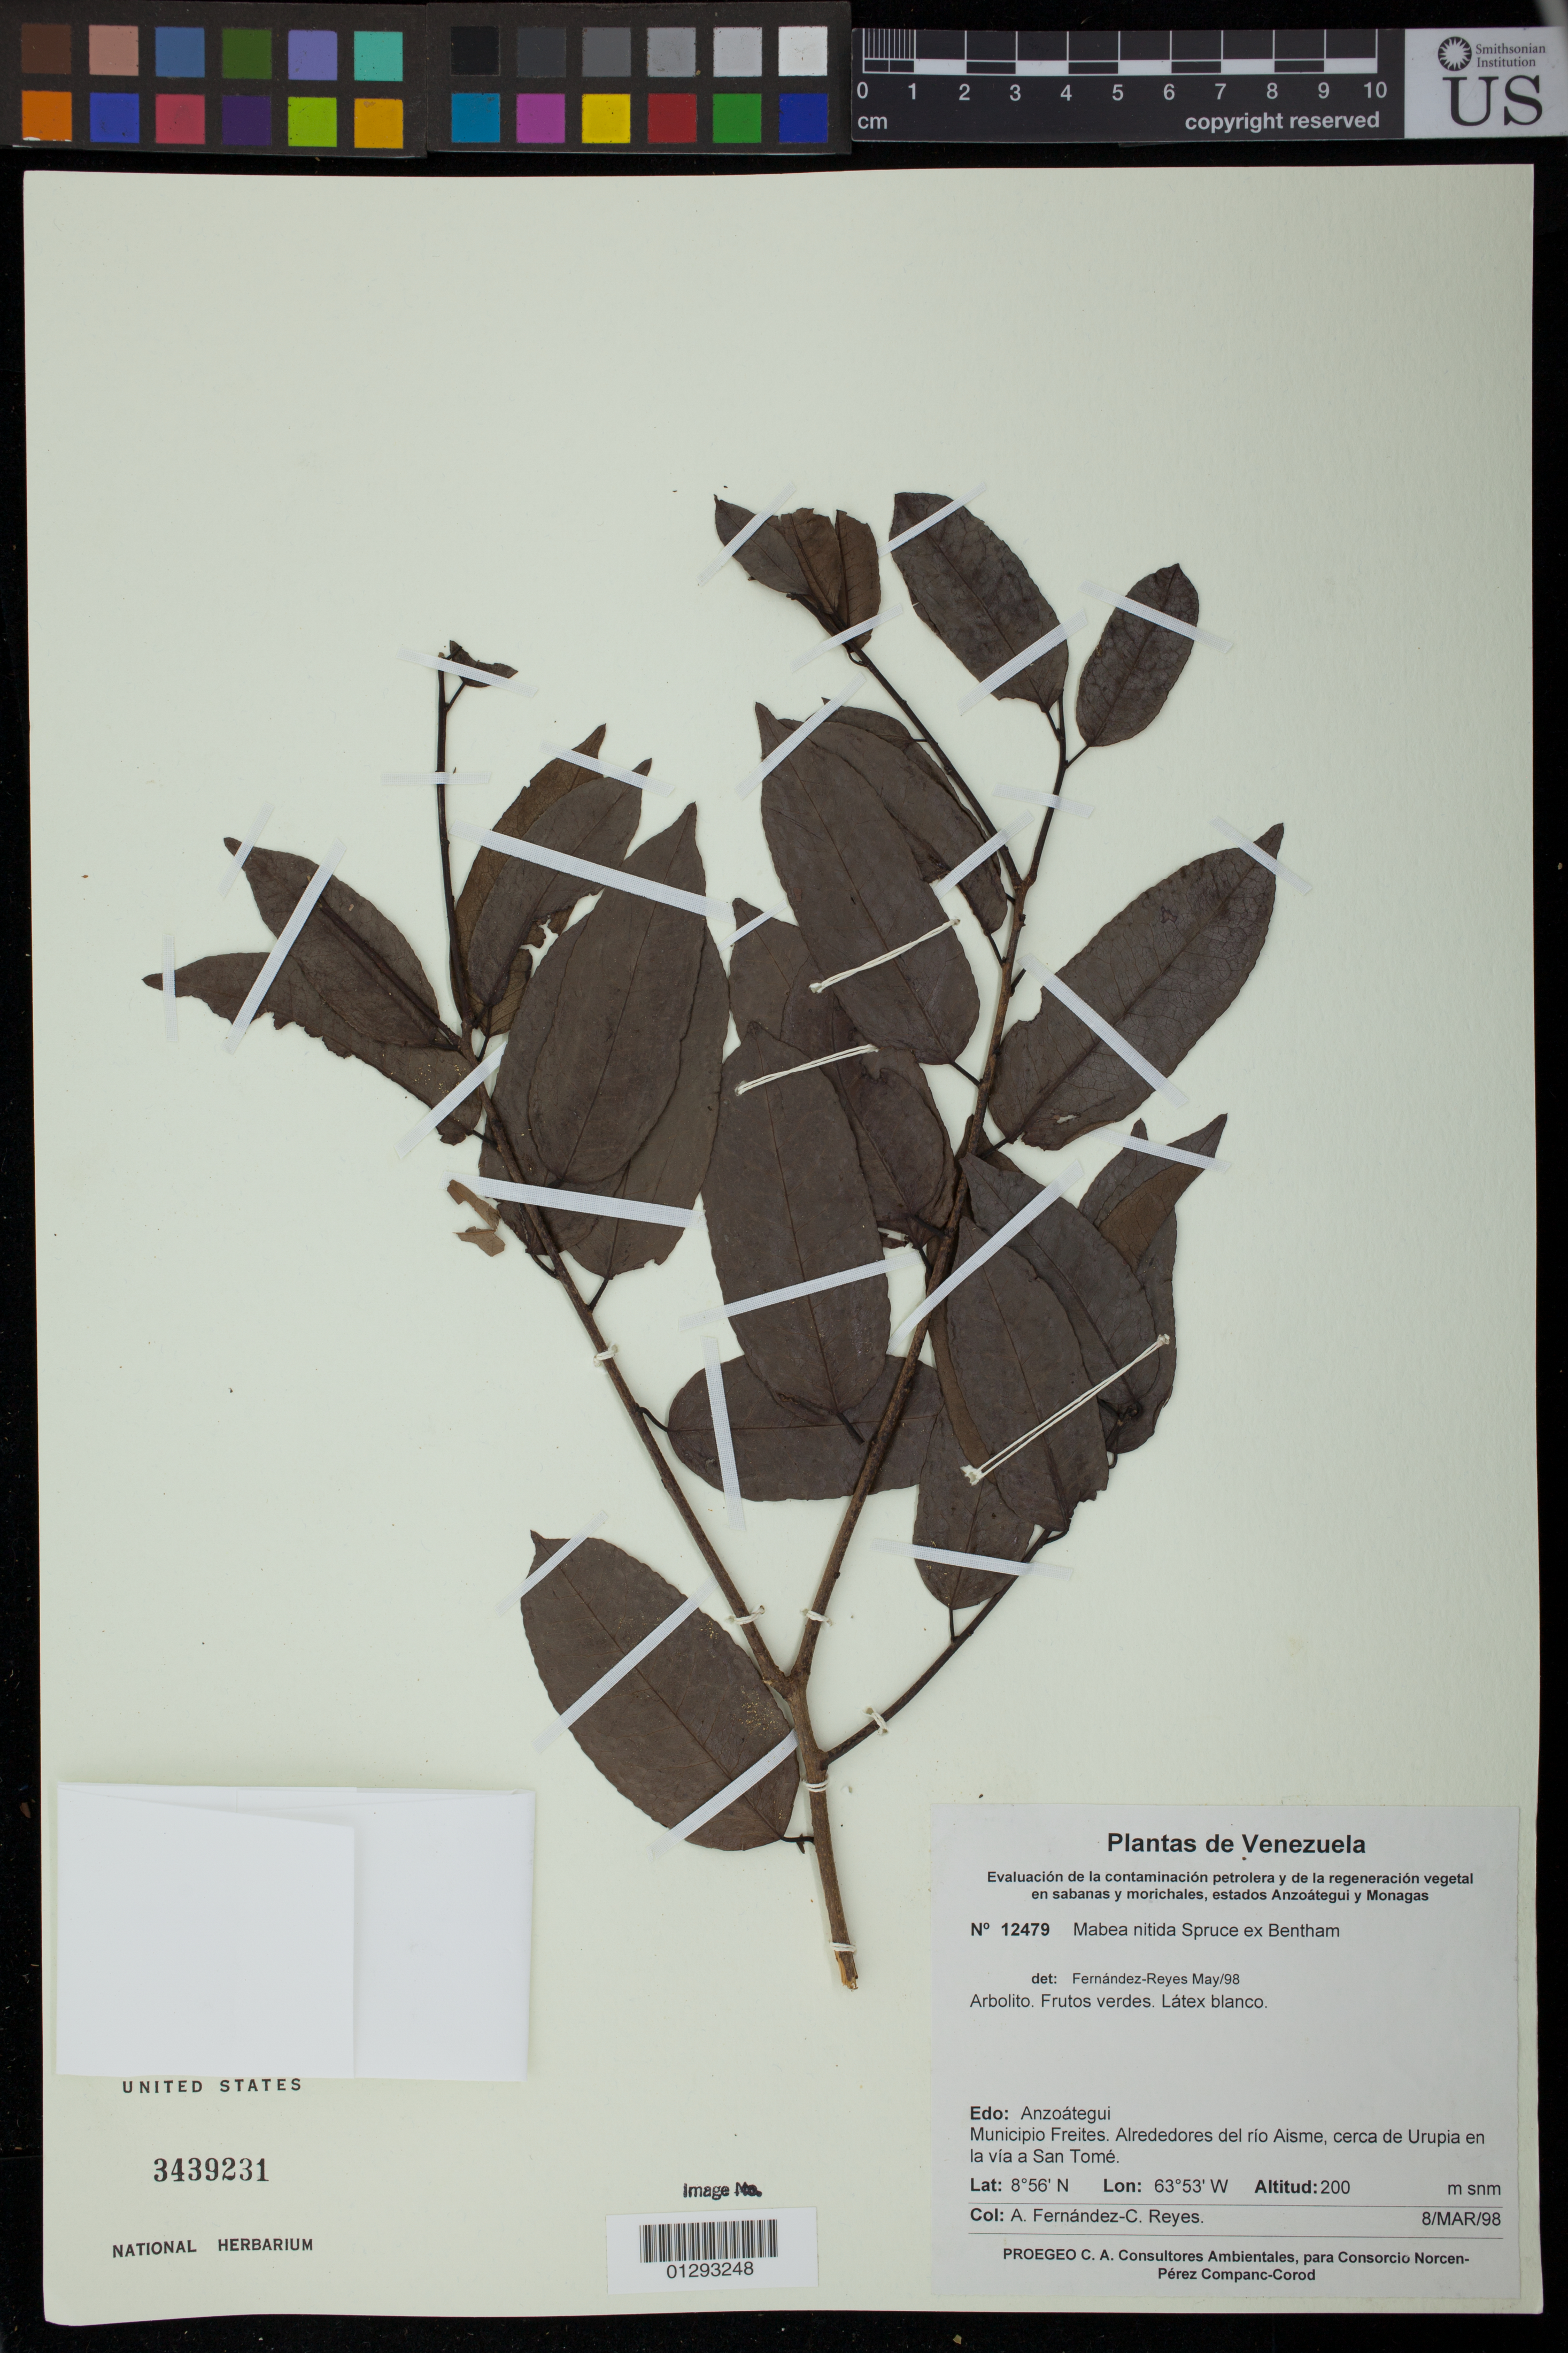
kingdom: Plantae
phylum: Tracheophyta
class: Magnoliopsida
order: Malpighiales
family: Euphorbiaceae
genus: Mabea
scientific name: Mabea nitida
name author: Spruce ex Benth.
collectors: A. Fernández & C. Reyes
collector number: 12479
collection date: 1998-03-08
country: Venezuela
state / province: Anzoategui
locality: Municipio Freites. Alrededores del rio Aisme, cerca de Urupia en la via a San Tome.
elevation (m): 200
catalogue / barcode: US 3439231